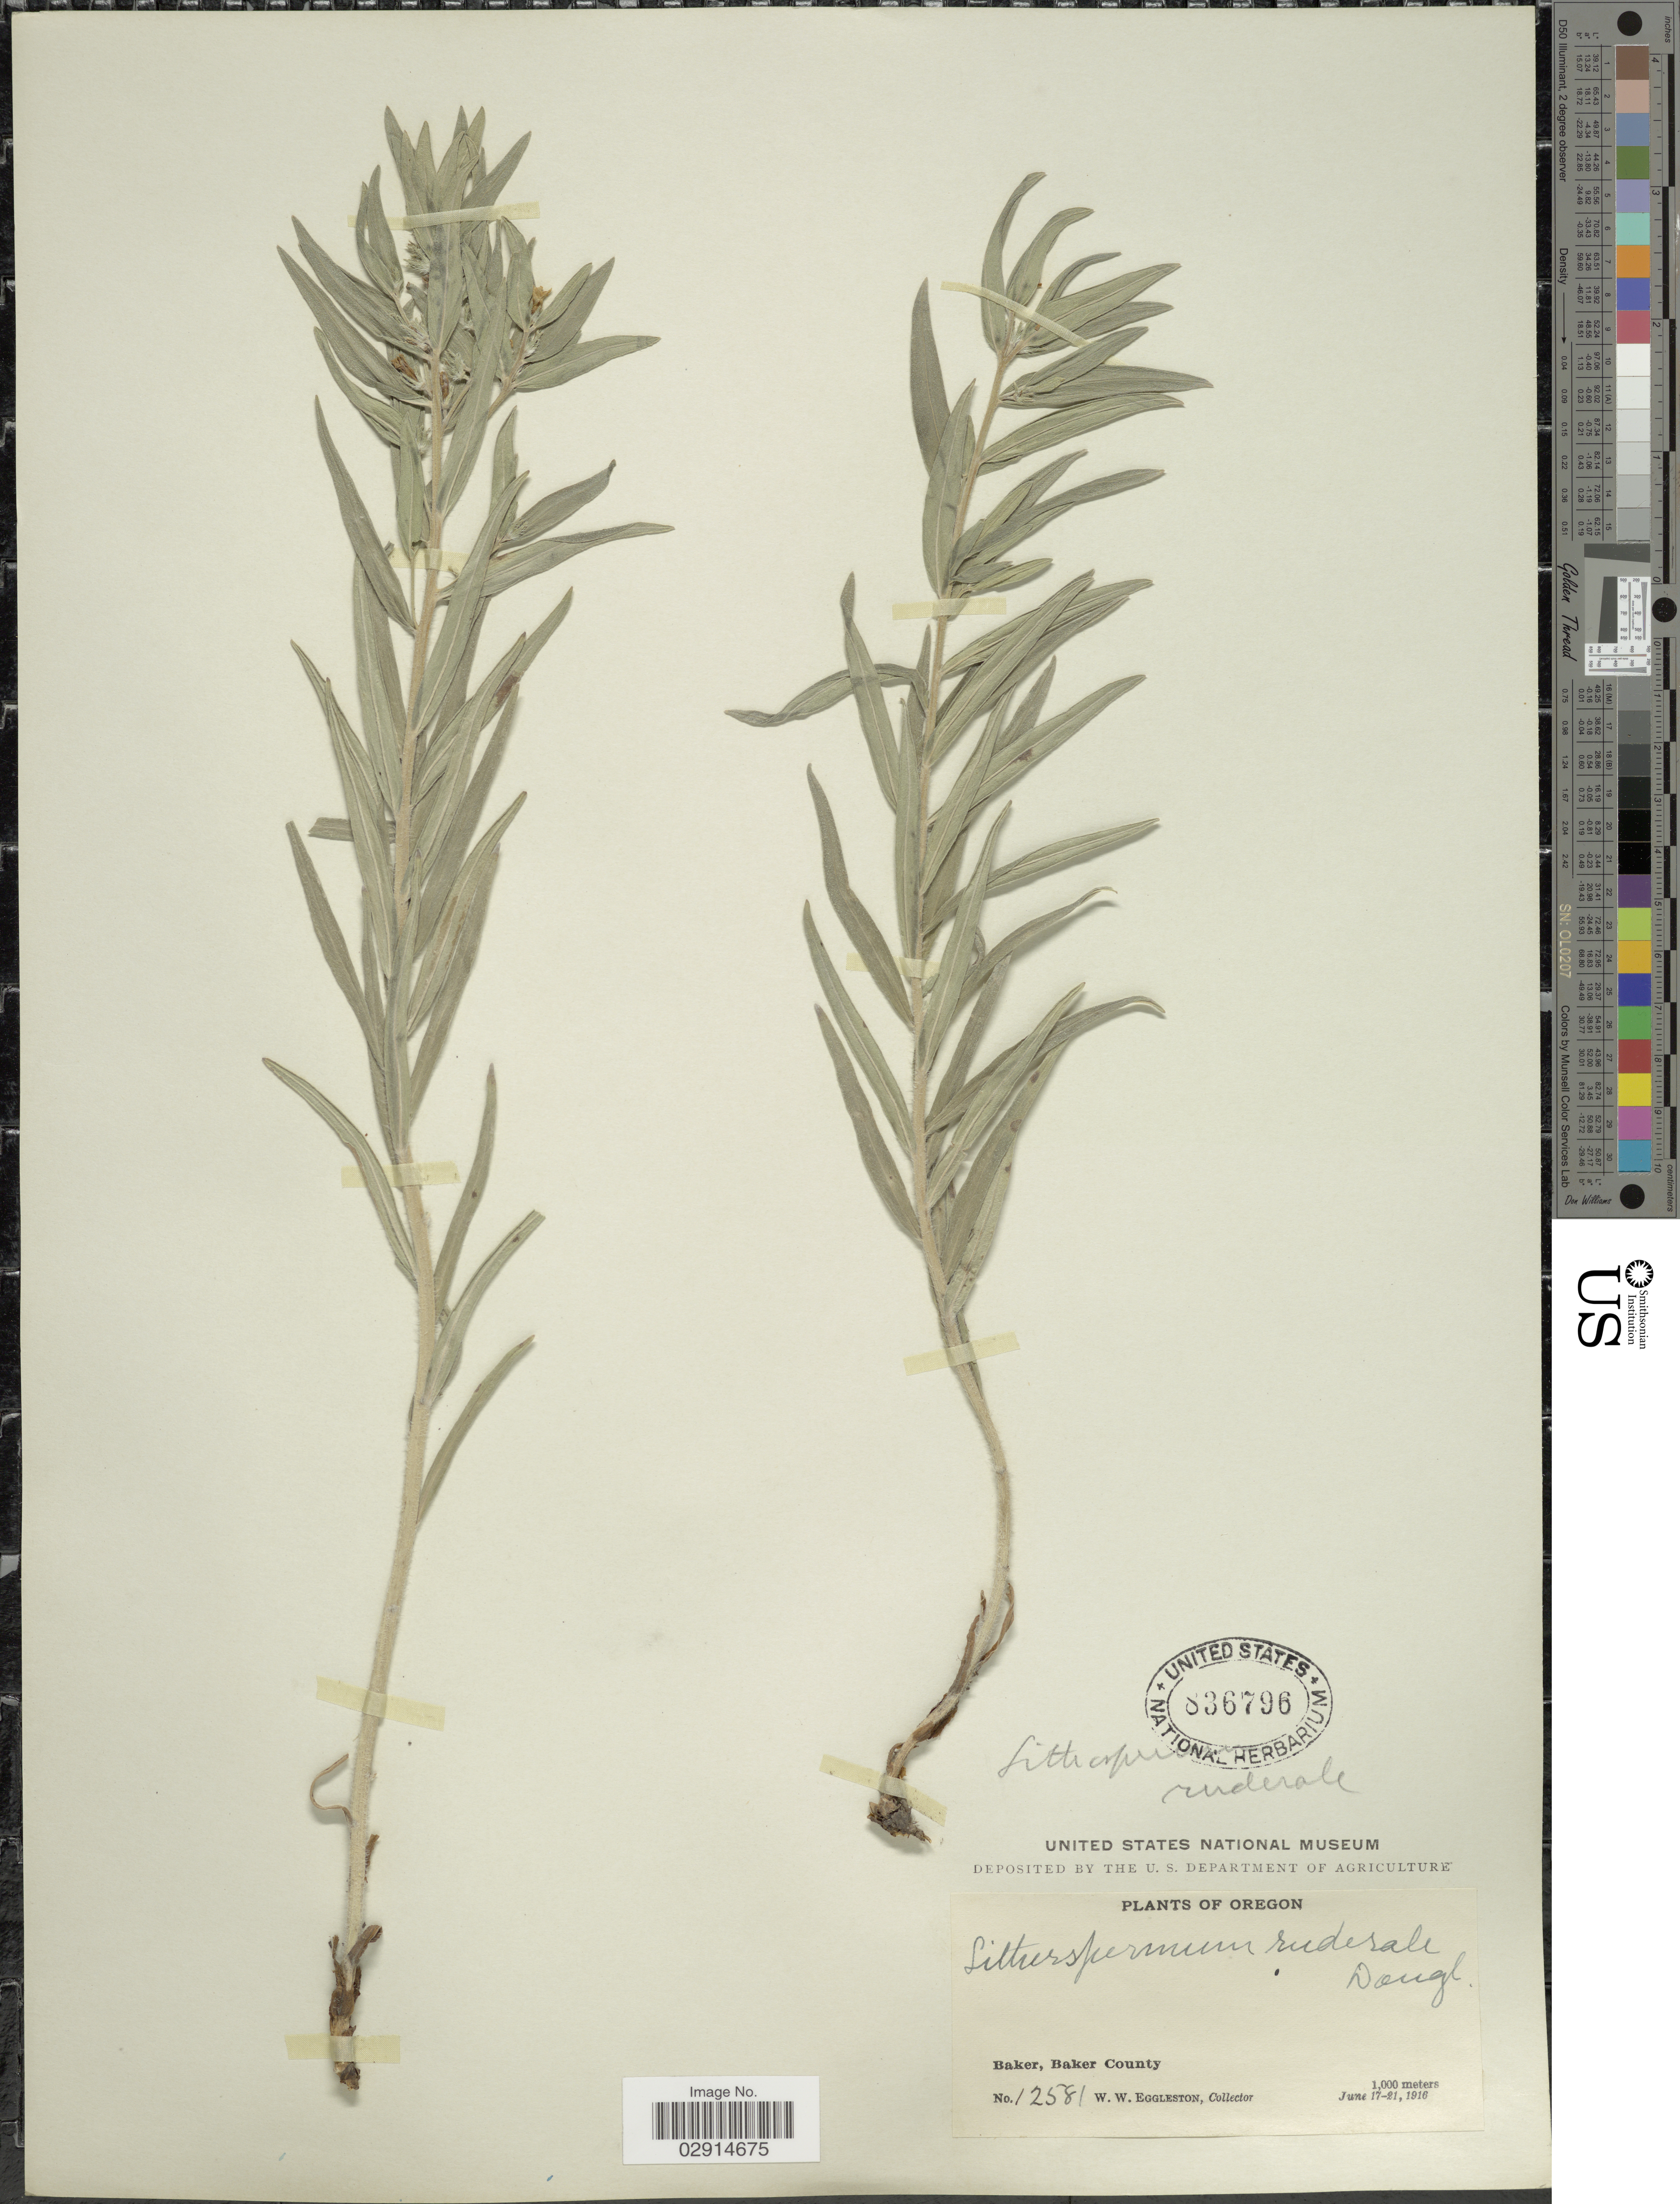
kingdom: Plantae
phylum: Tracheophyta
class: Magnoliopsida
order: Boraginales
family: Boraginaceae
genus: Lithospermum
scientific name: Lithospermum ruderale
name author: Douglas ex Lehm.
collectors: W. W. Eggleston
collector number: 12581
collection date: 1916-06-17/1916-06-21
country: United States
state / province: Oregon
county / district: Baker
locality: Baker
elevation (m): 1000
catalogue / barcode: US 836796